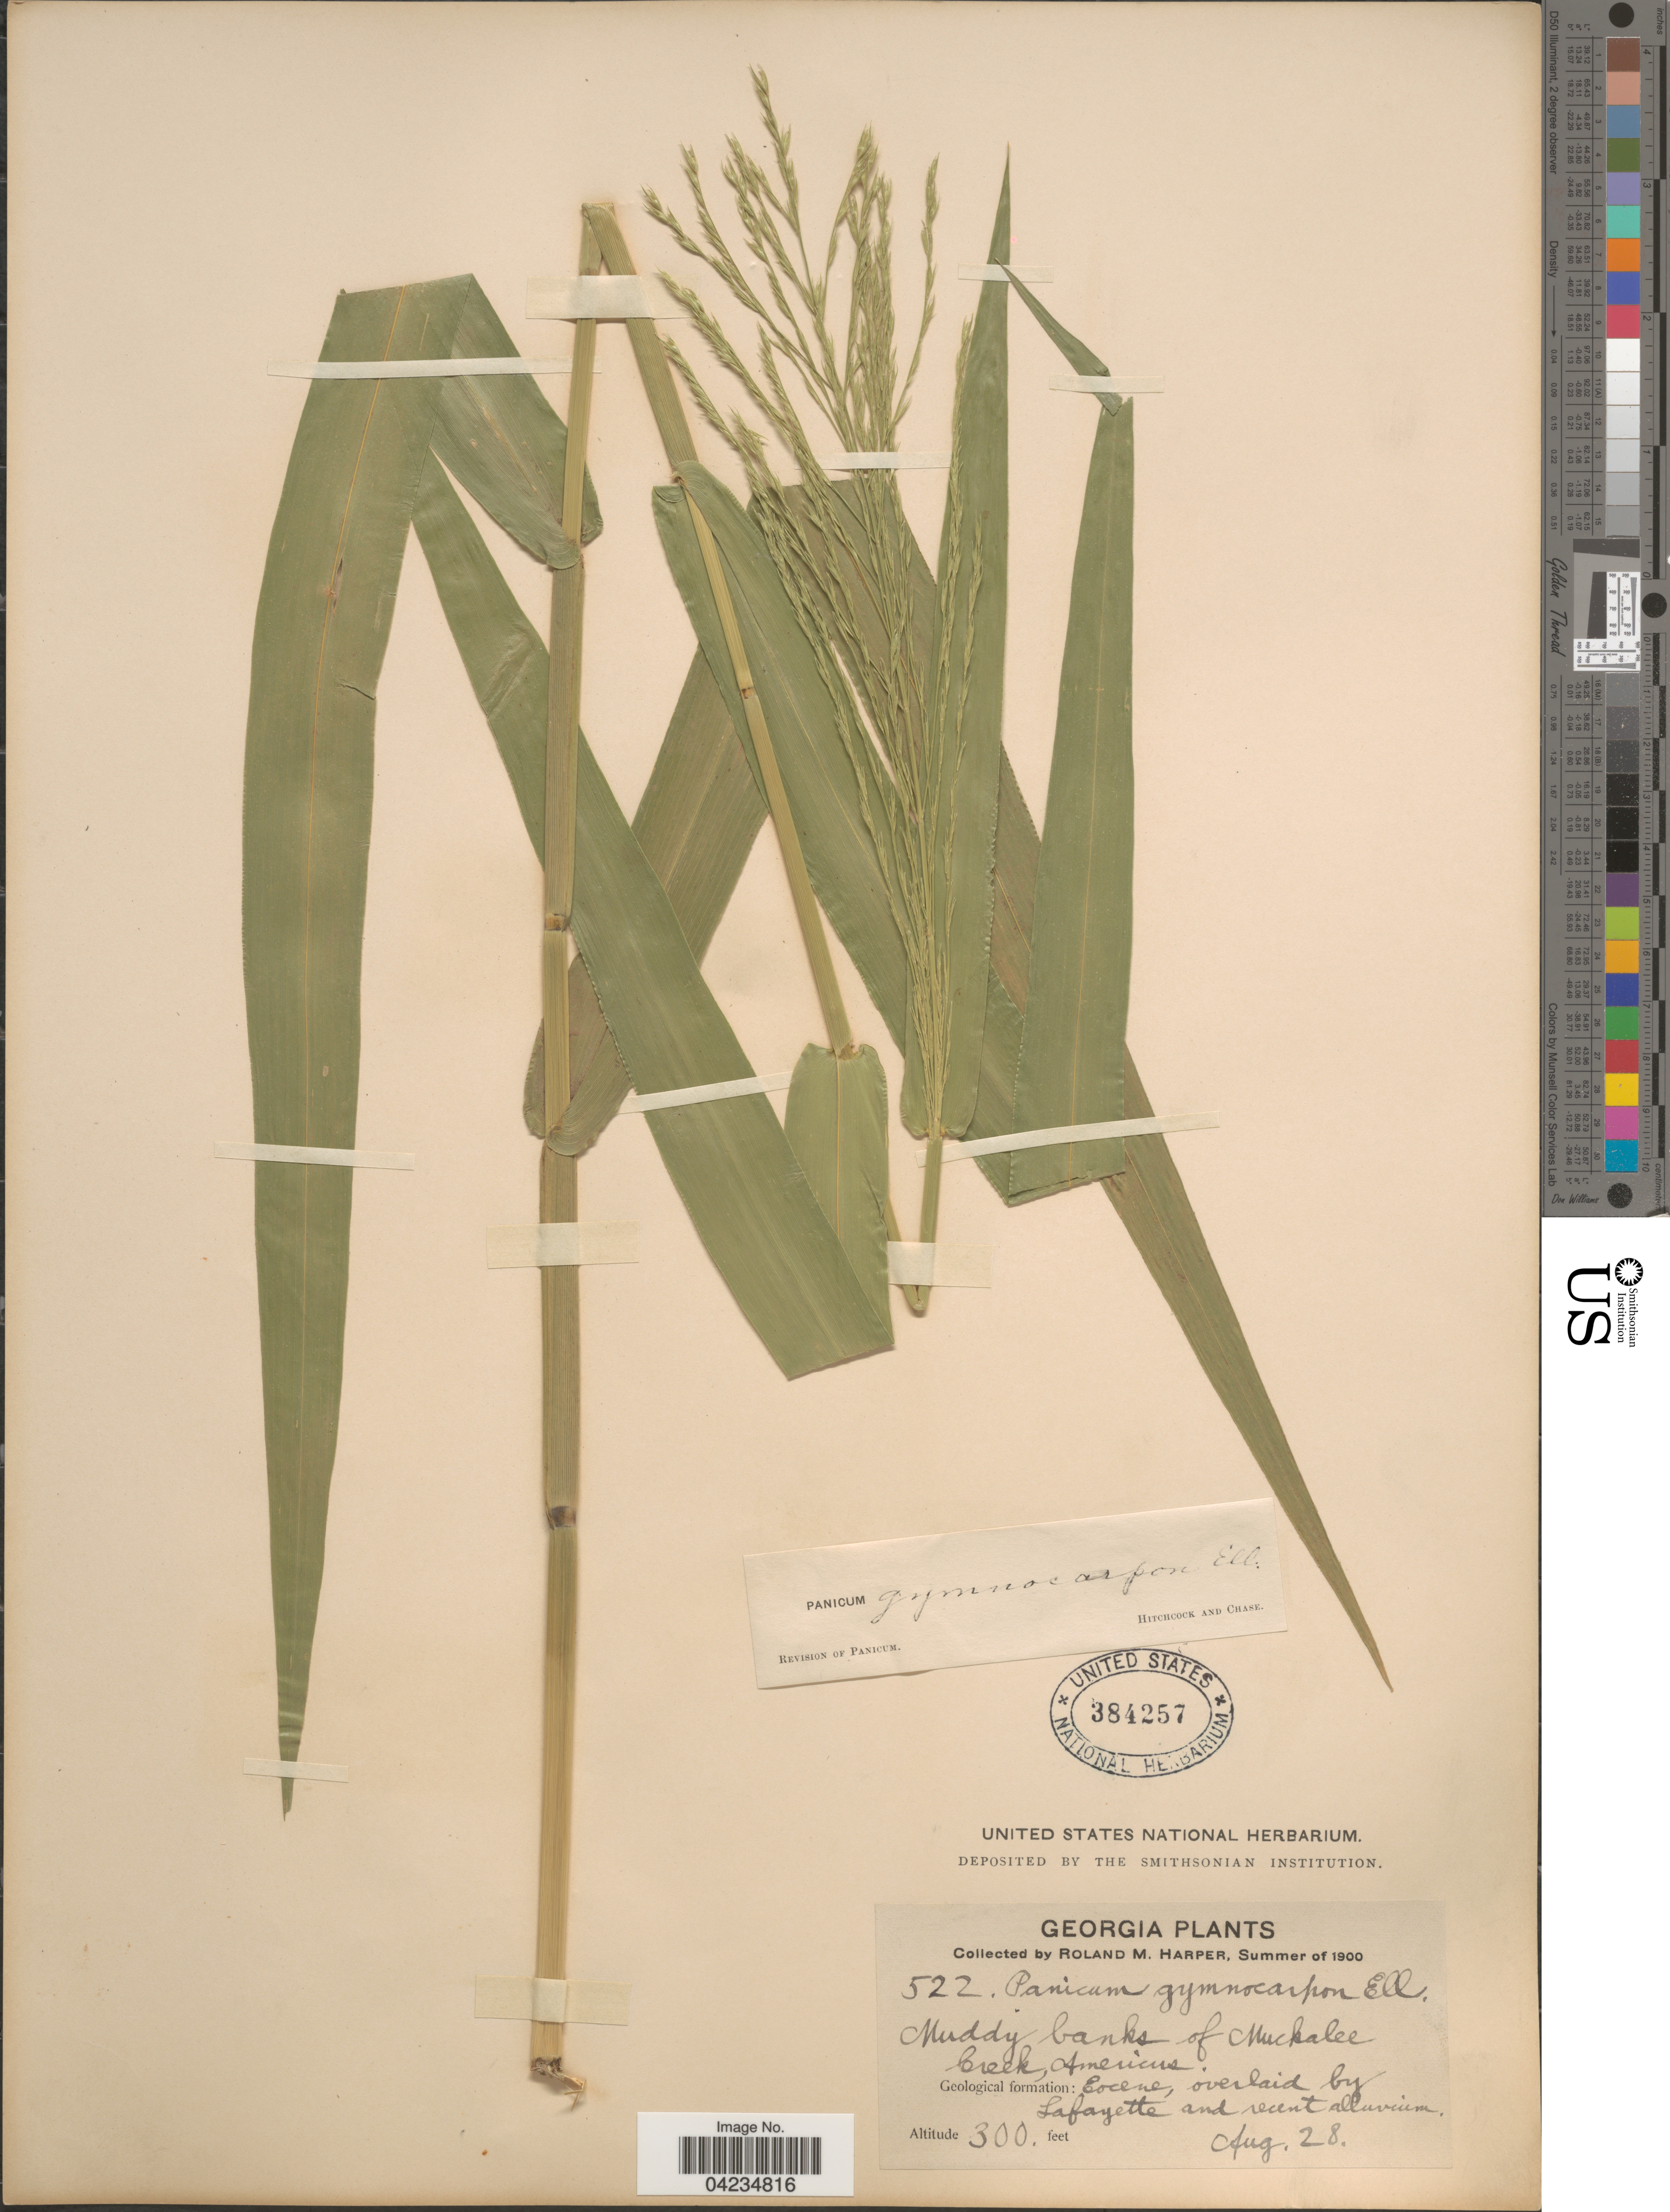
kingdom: Plantae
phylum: Tracheophyta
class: Liliopsida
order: Poales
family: Poaceae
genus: Phanopyrum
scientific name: Phanopyrum gymnocarpon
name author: (Elliott) Nash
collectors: R. M. Harper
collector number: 522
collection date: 1900-08-28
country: United States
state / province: Georgia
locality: Muddy banks of Muchalee Creek, Americus. Geological formation: Eocene, overlaid by Lafayette and recent alluvium.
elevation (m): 91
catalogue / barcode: US 384257